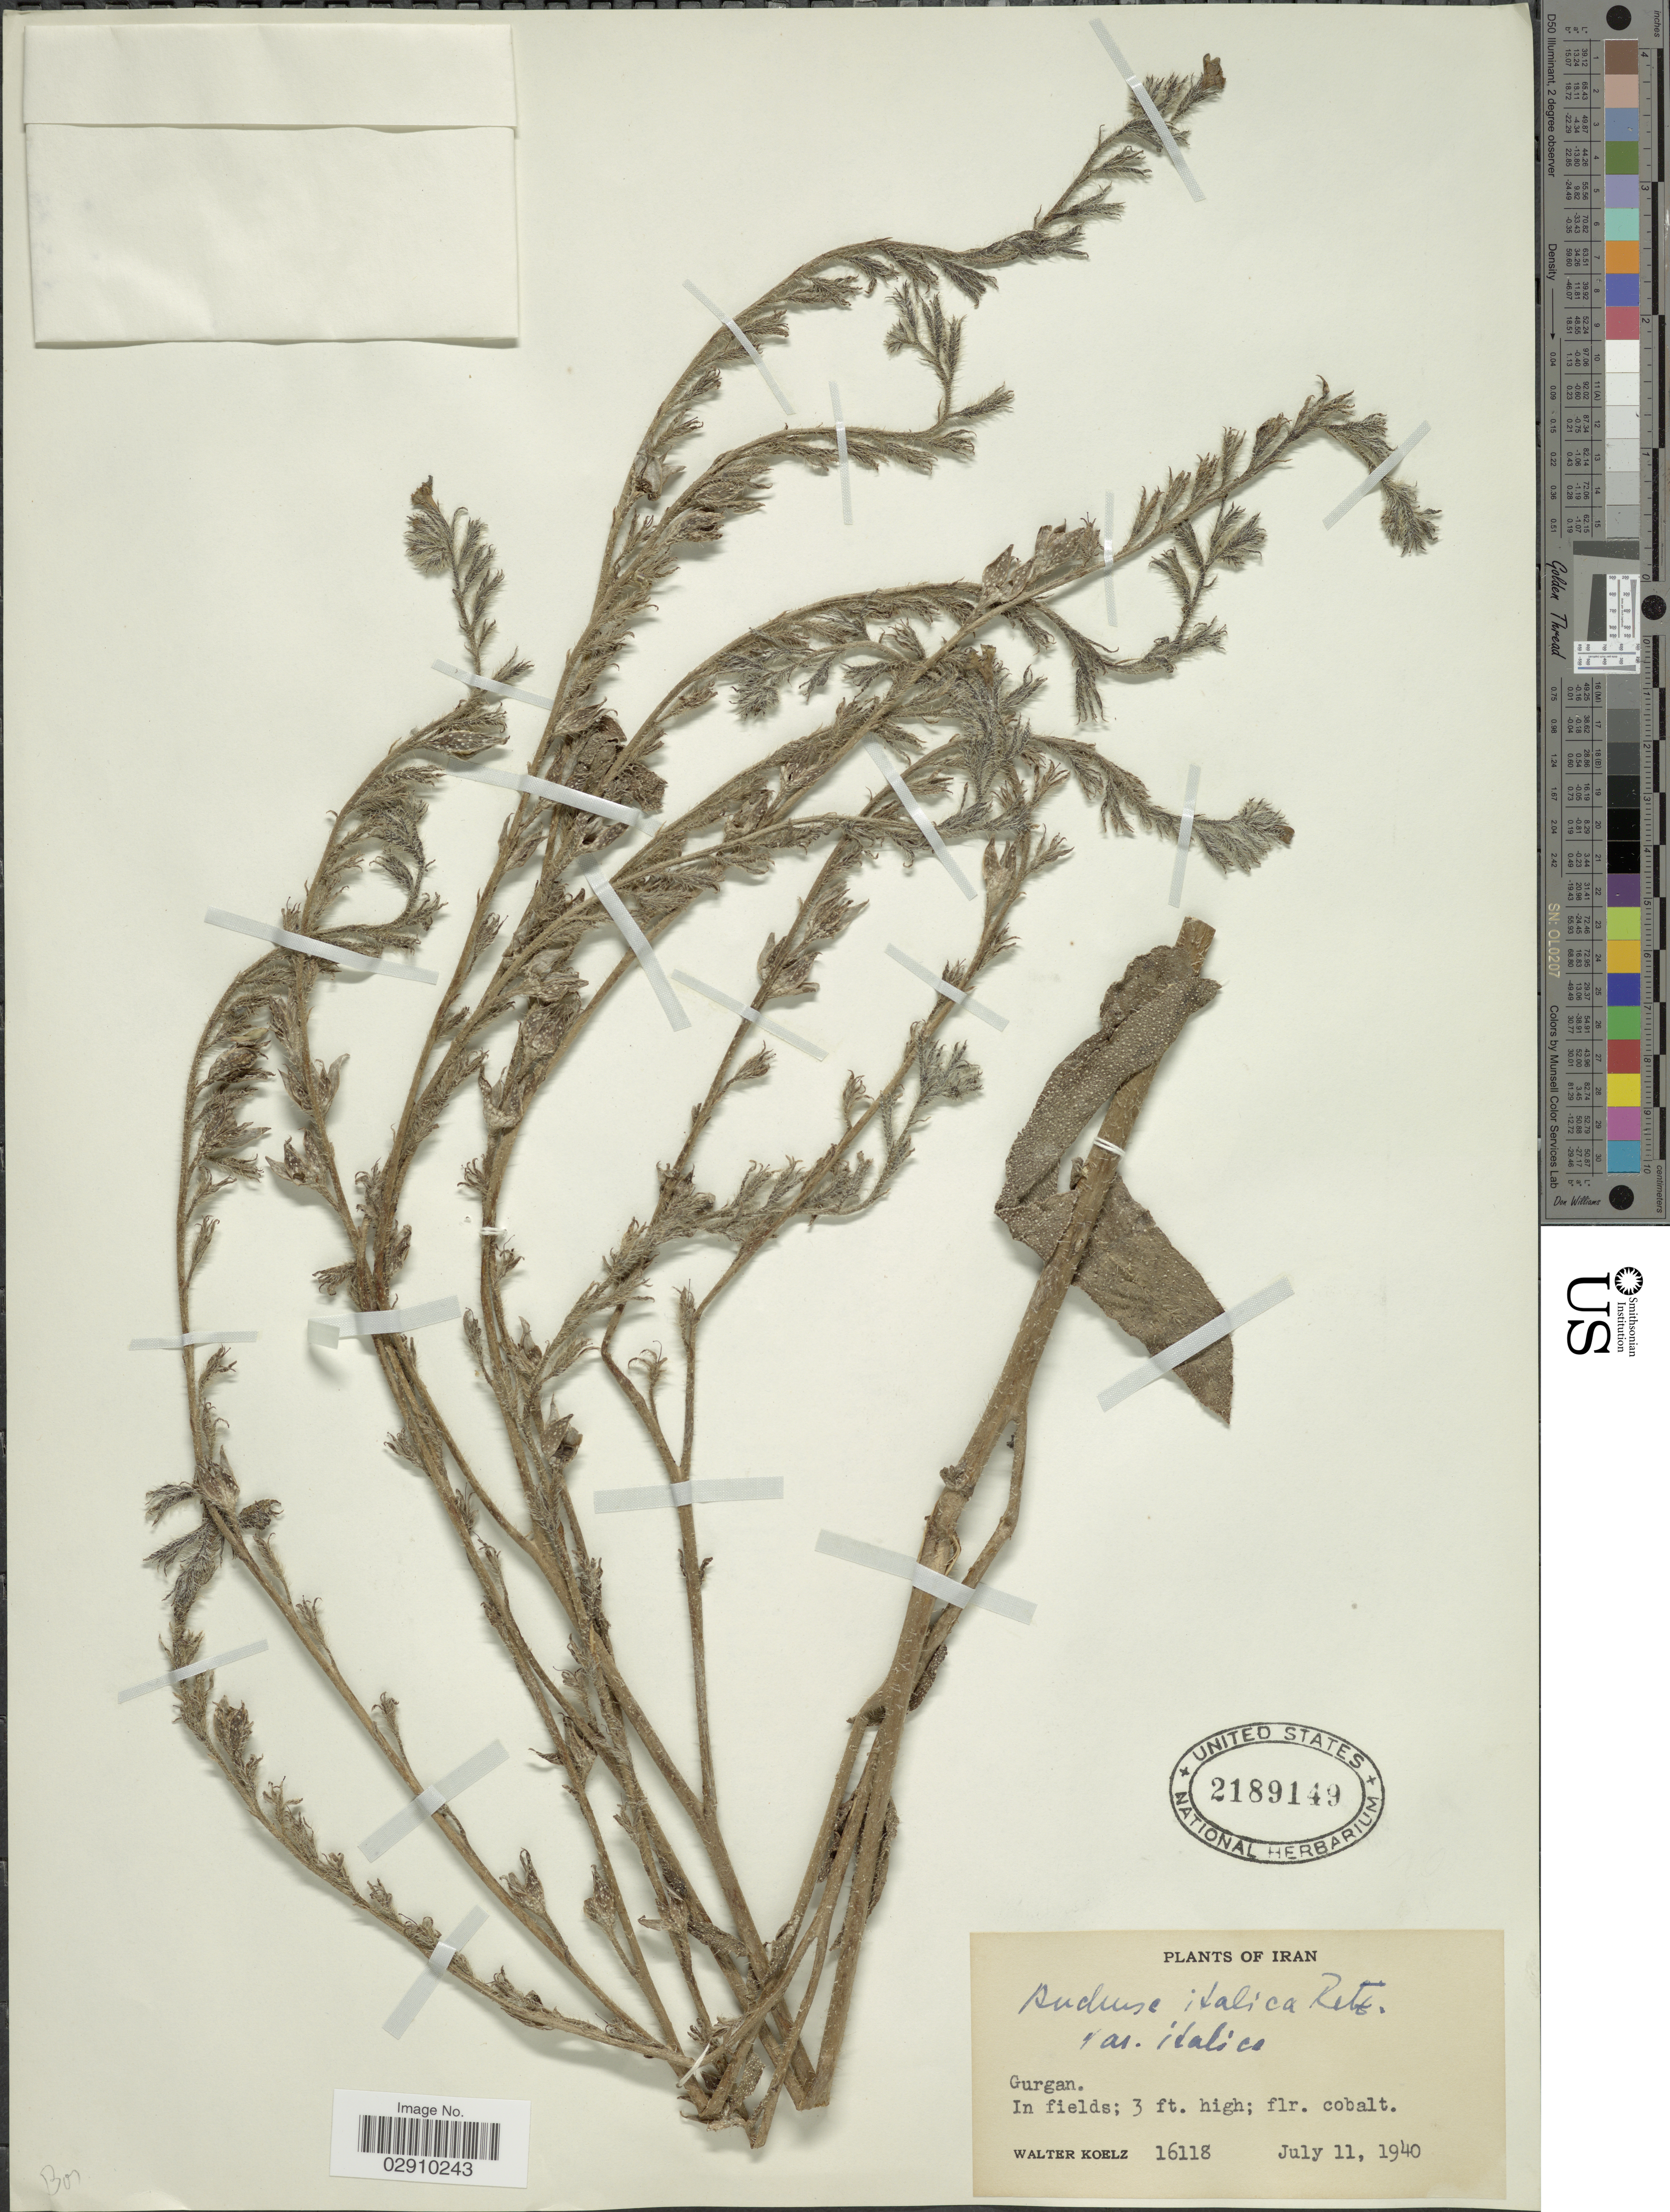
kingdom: Plantae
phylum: Tracheophyta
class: Magnoliopsida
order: Boraginales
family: Boraginaceae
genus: Anchusa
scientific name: Anchusa italica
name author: Retz.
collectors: W. N. Koelz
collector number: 16118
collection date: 1940-07-11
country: Iran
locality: Gurgan.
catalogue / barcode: US 2189149